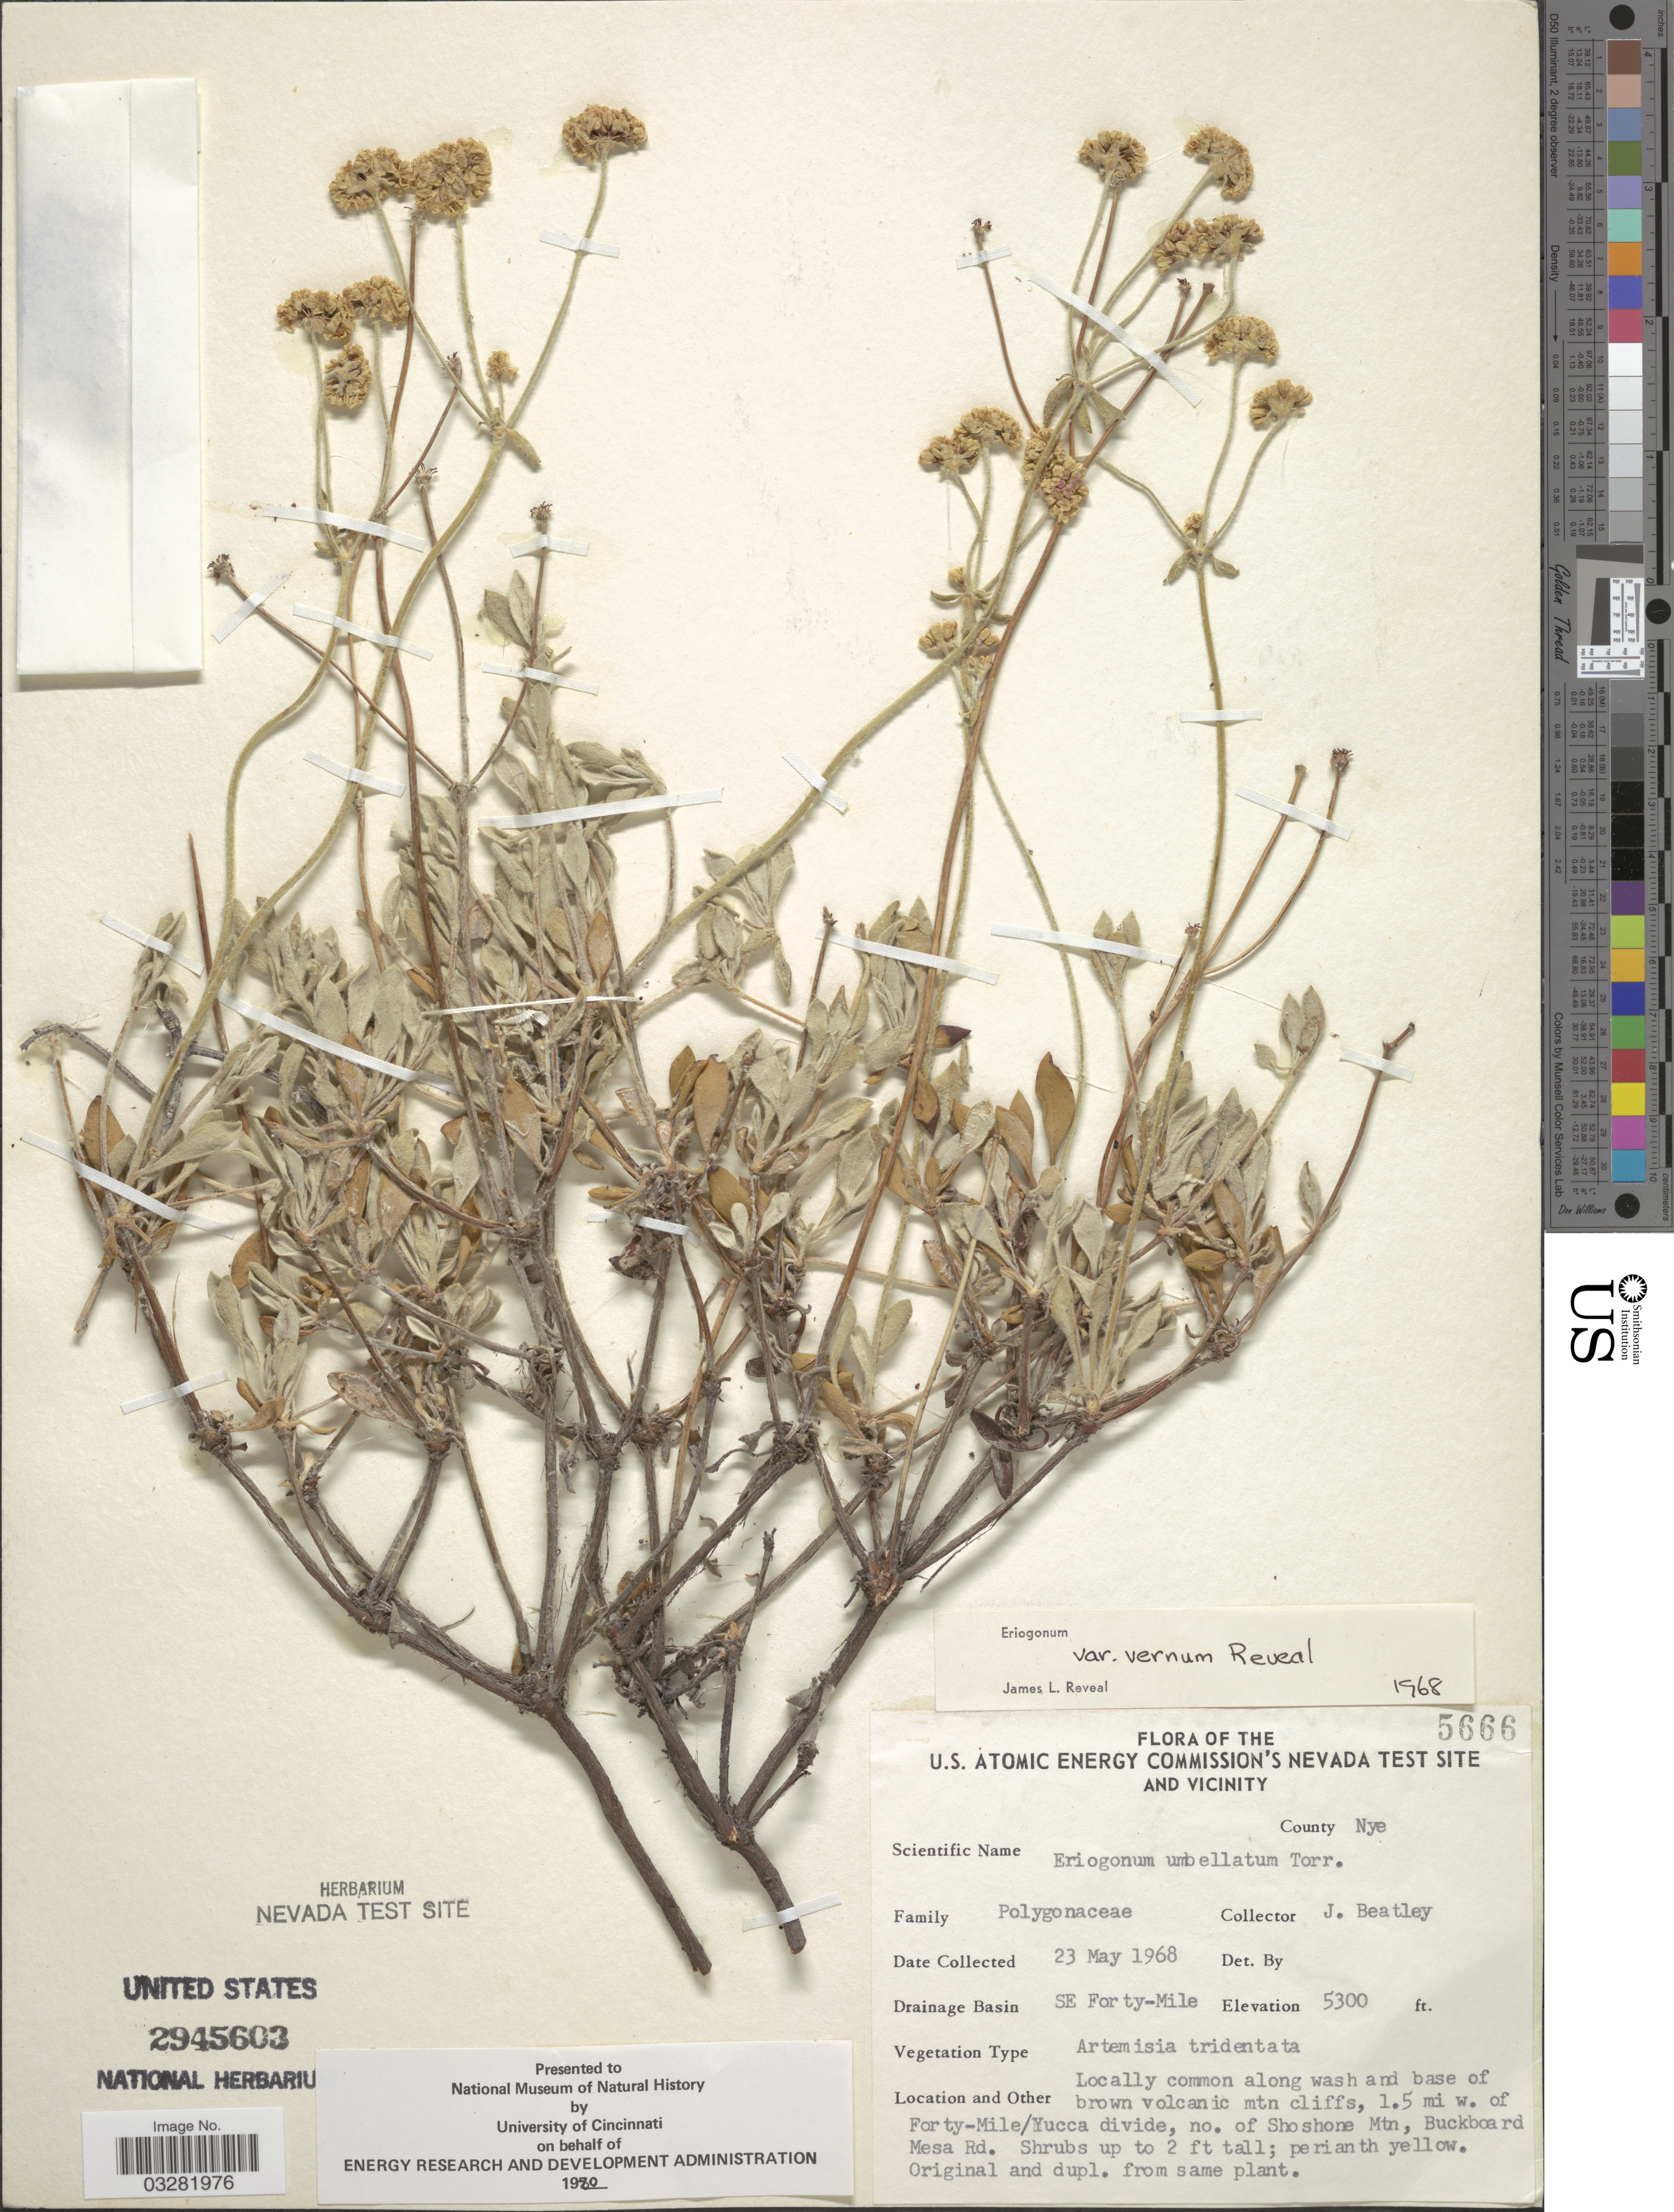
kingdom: Plantae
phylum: Tracheophyta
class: Magnoliopsida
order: Caryophyllales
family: Polygonaceae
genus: Eriogonum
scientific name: Eriogonum umbellatum var. vernum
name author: Reveal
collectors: J. C. Beatley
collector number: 5666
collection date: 1968-05-23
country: United States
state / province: Nevada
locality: The U.S. Atomic Energy Commission's Nevada Test Site and Vicinity. County Nye. Drainage Basin SE Forty-Mile. Locally common along wash and base of brown volcanic mtn cliffs, 1.5 mi w. of Forty-Mile/ Yucca divide, no. Shoshone Mtn, Buckboard Mesa Rd.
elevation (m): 1615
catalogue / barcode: US 2945603